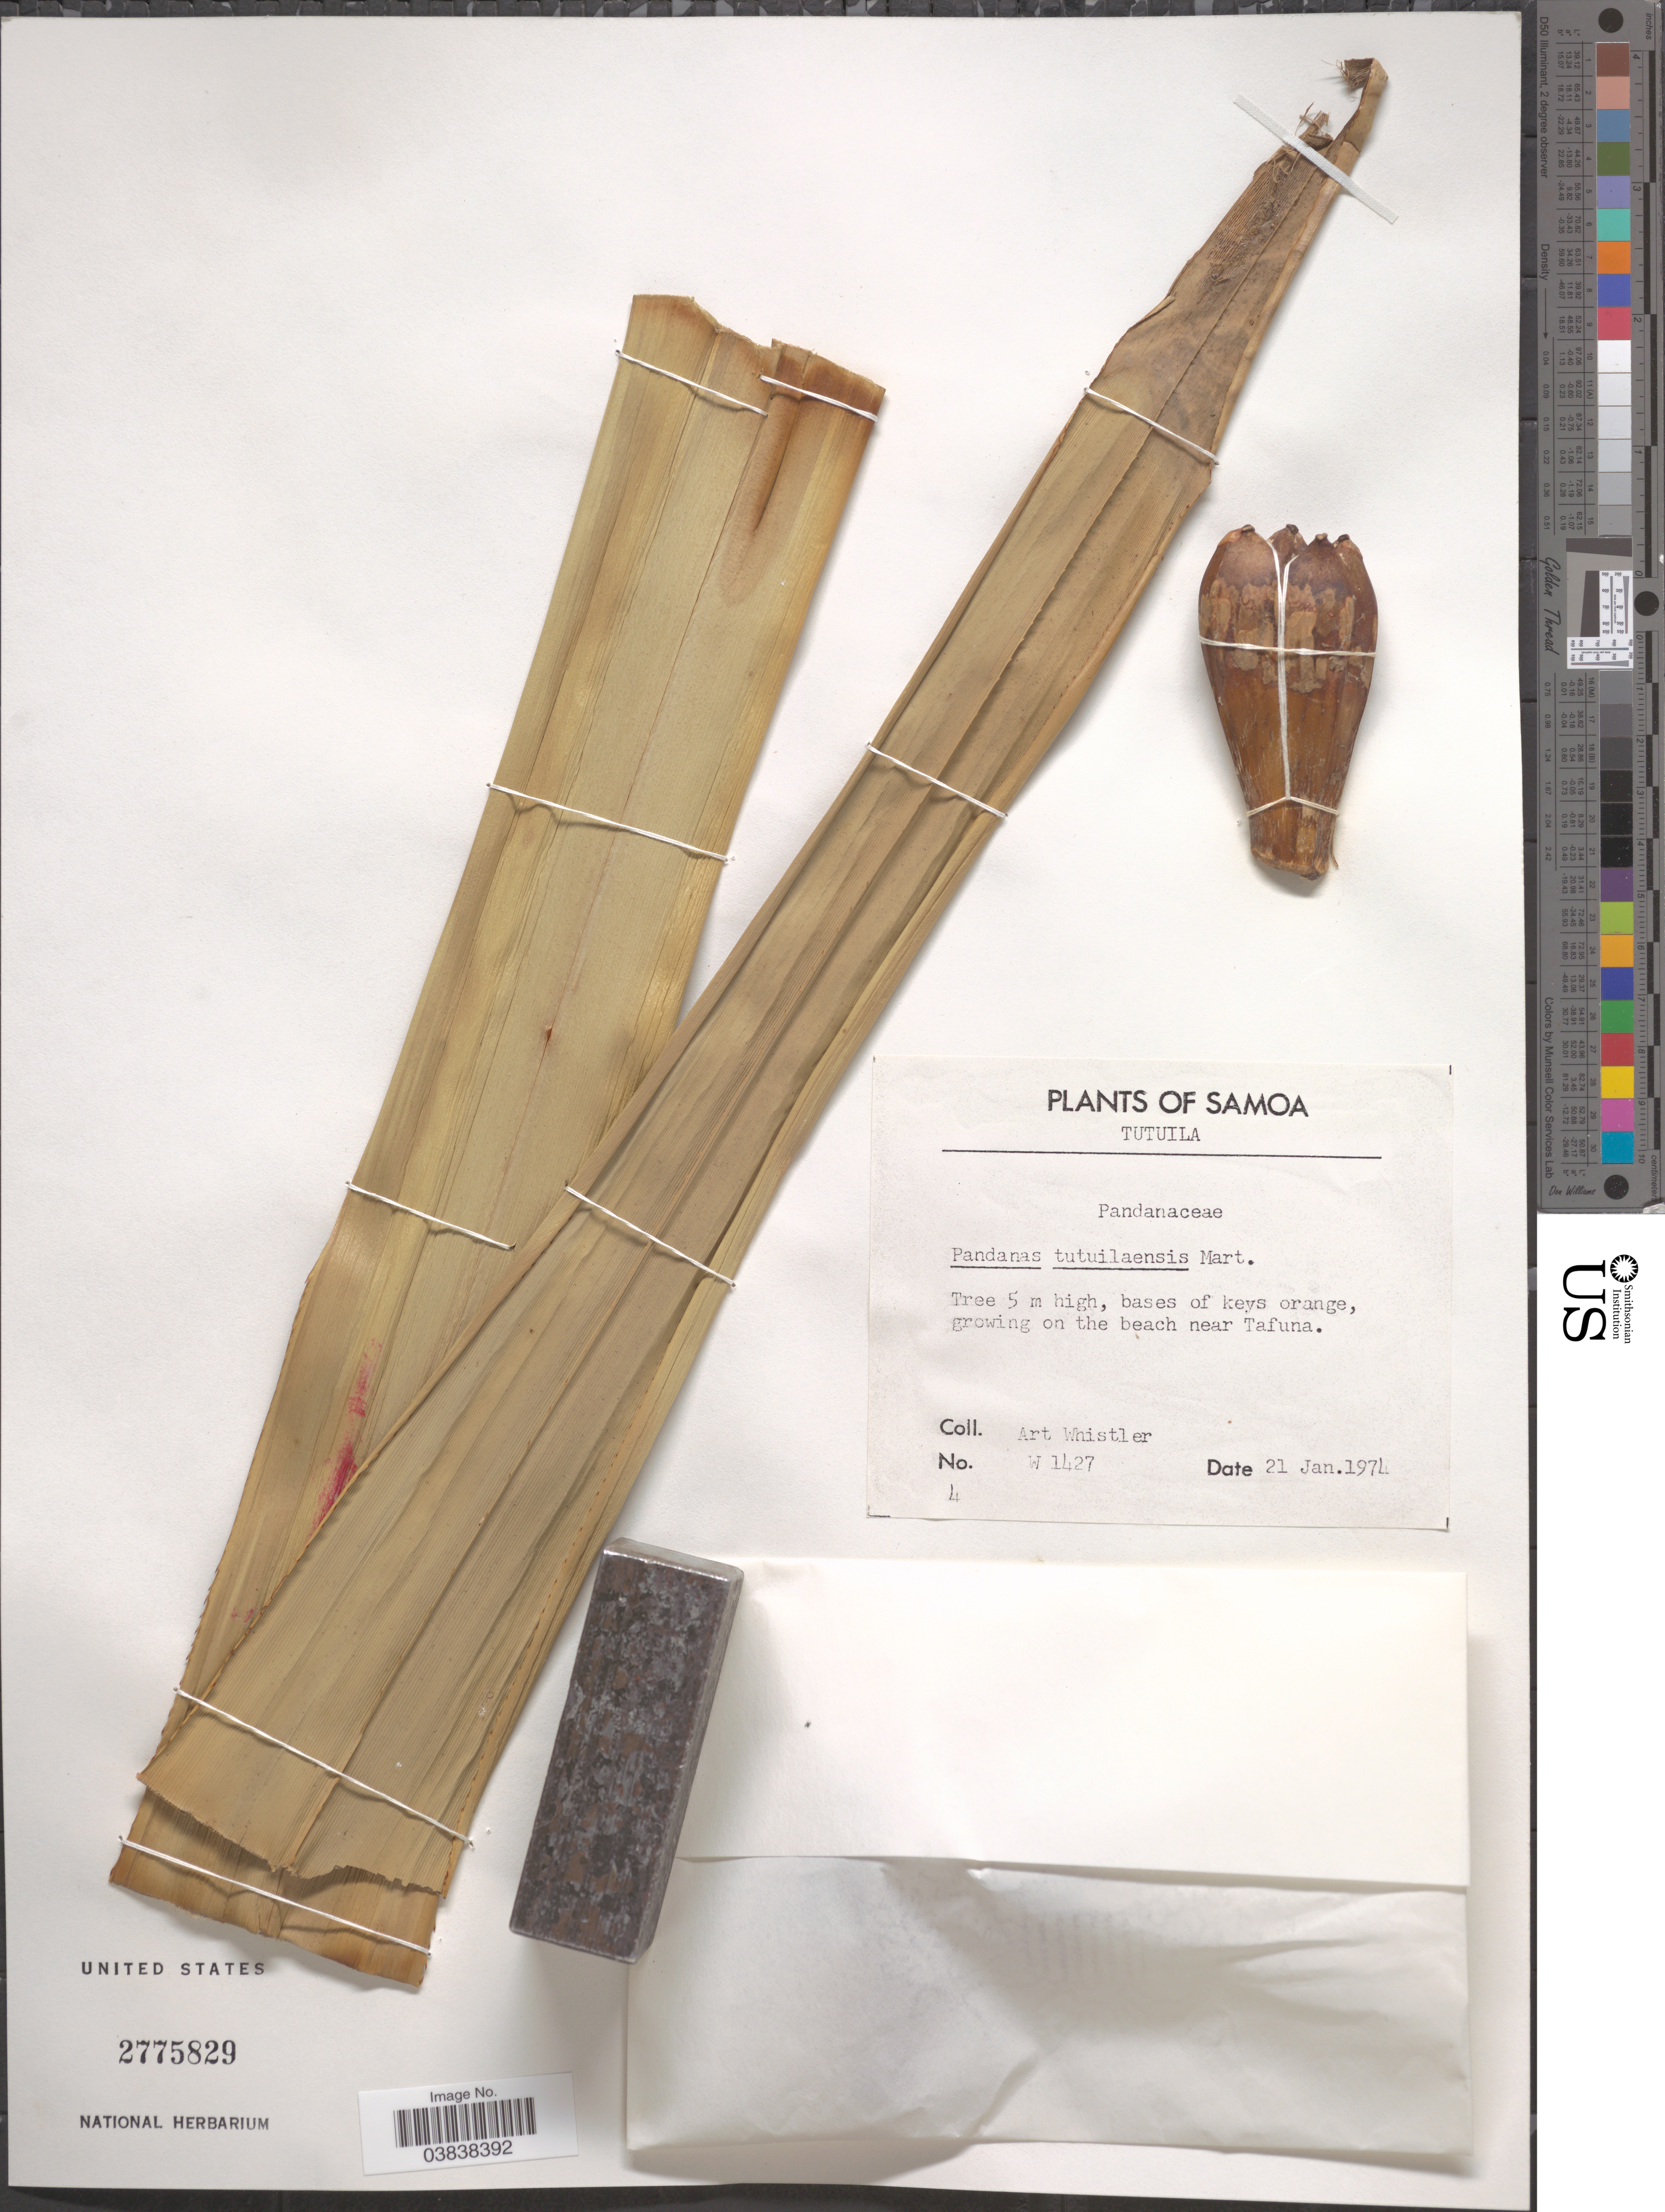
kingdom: Plantae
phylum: Tracheophyta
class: Liliopsida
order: Pandanales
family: Pandanaceae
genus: Pandanus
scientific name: Pandanus tutuilaensis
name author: Martelli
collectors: A. Whistler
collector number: W1427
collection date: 1974-01-21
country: American Samoa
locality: Samoa. Tutuila. On the beach near Tafuna.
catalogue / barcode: US 2775829